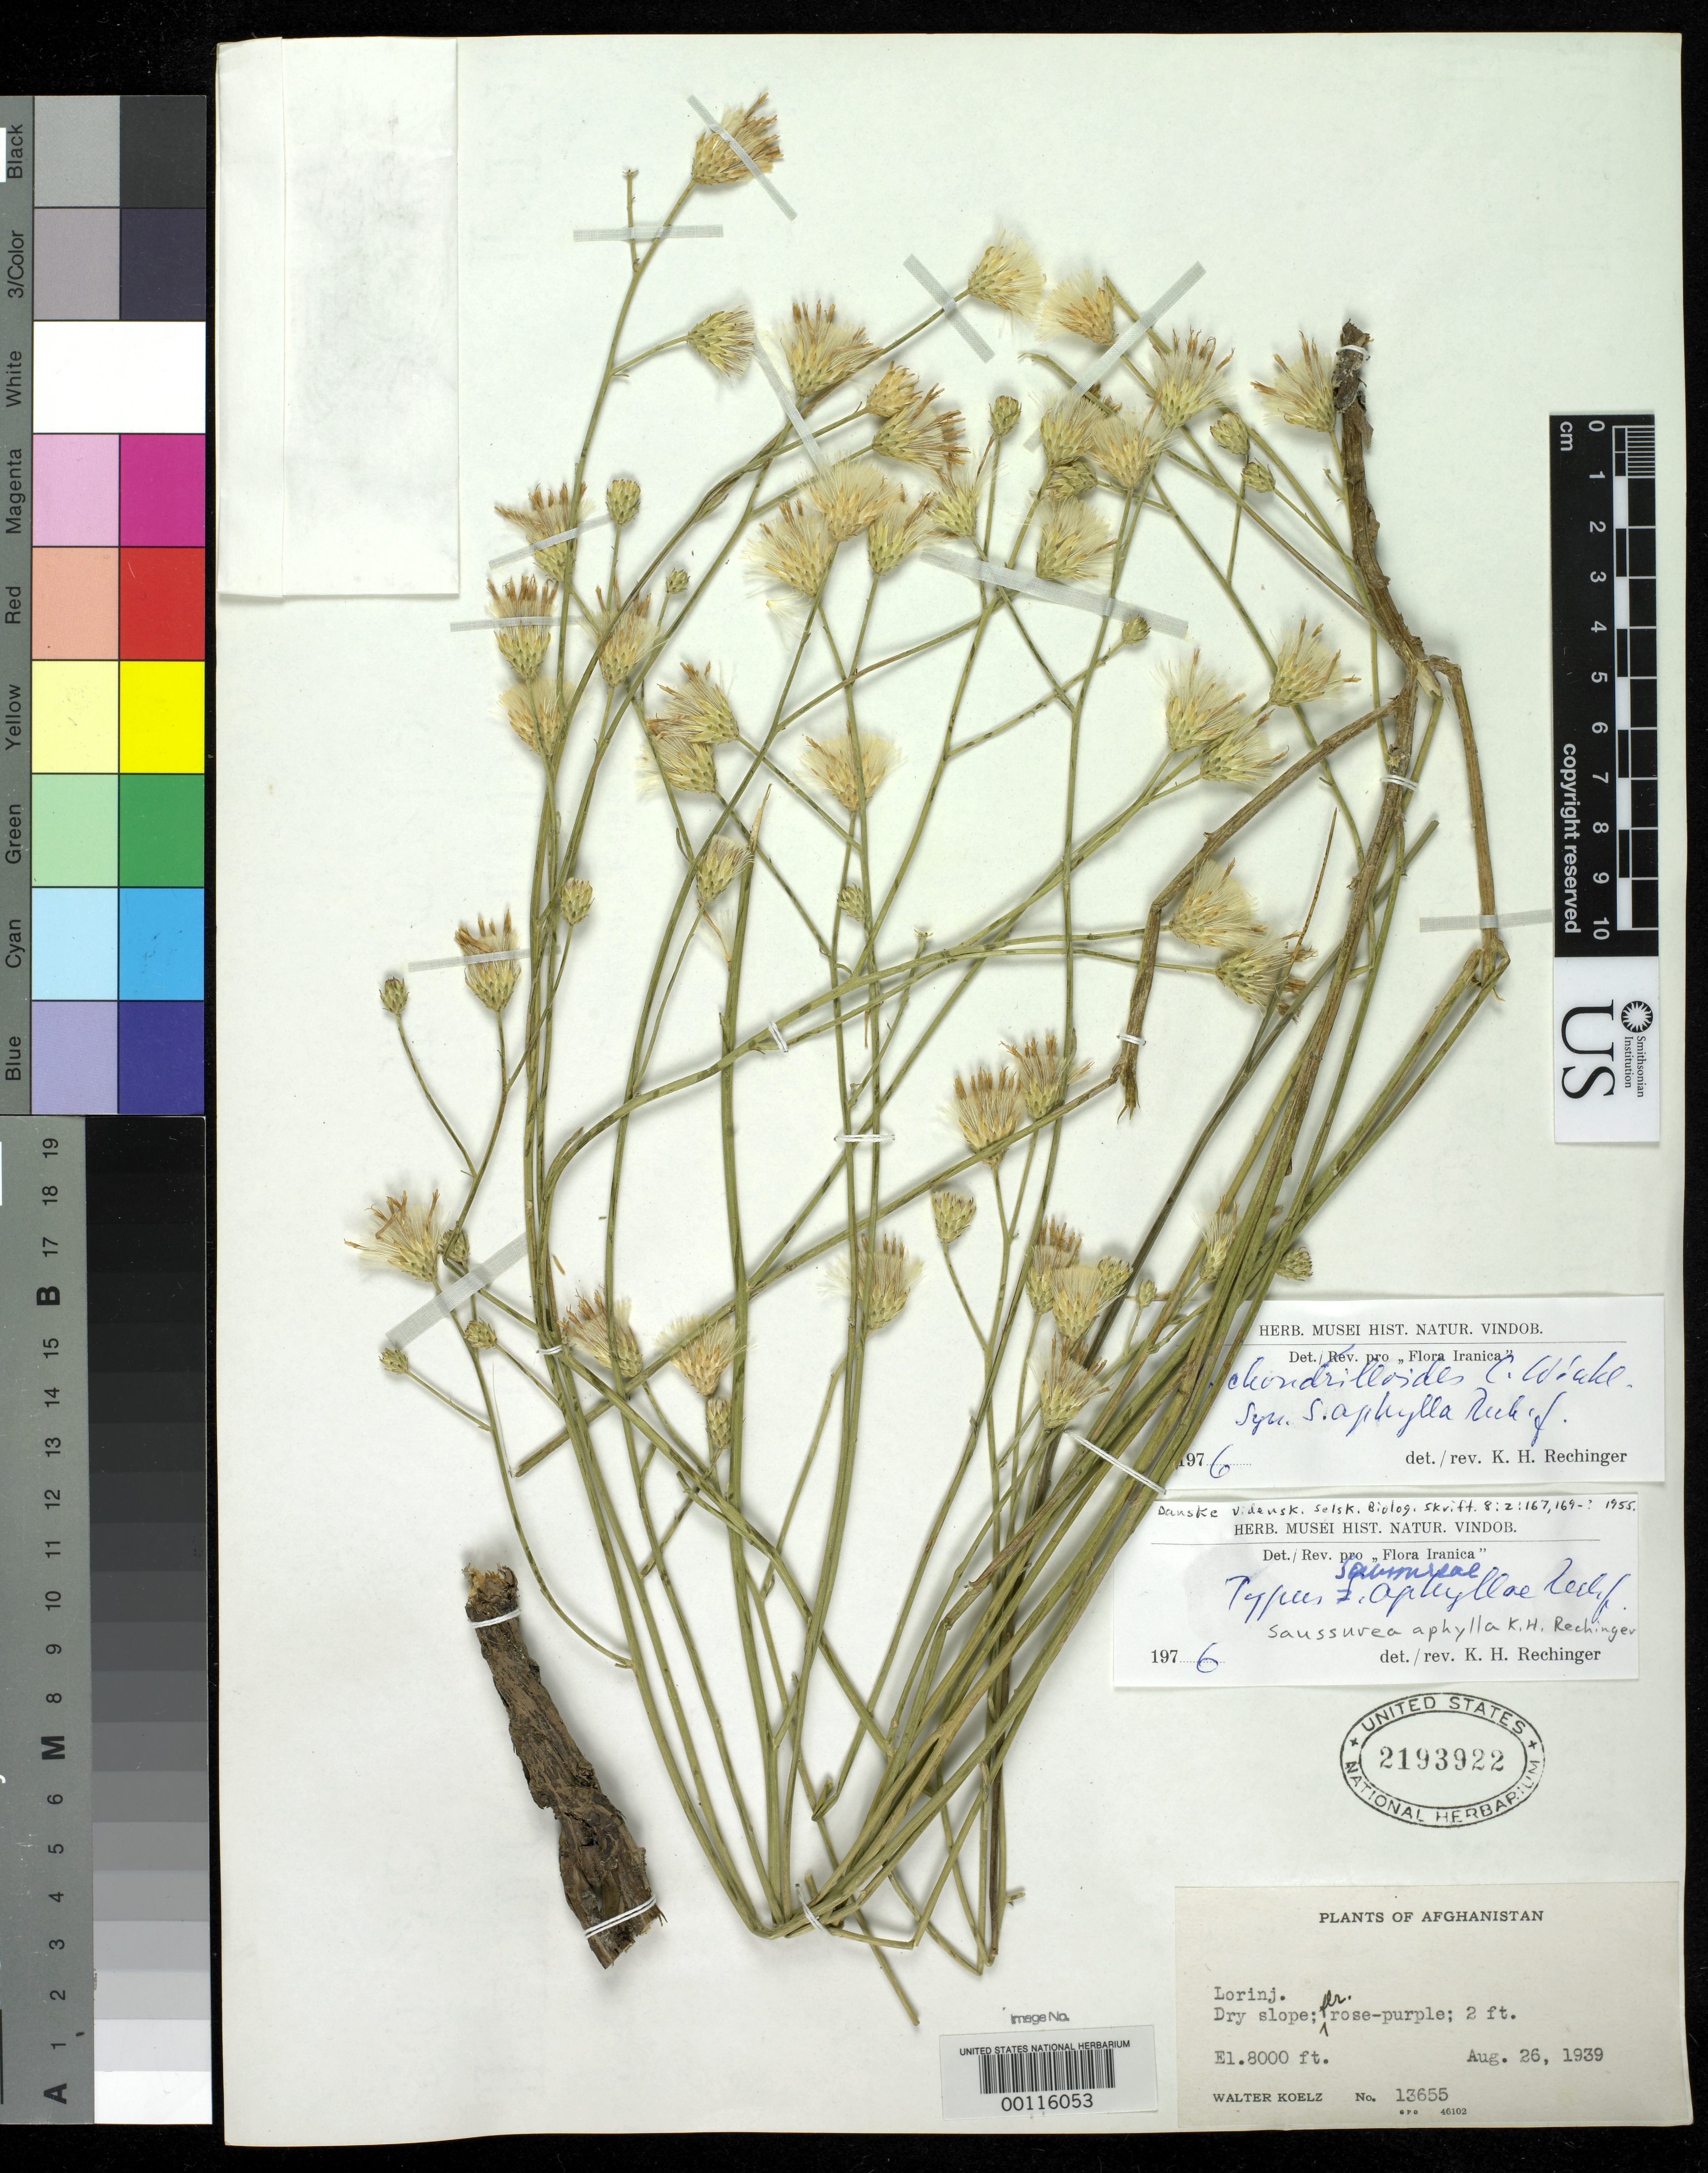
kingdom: Plantae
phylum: Tracheophyta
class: Magnoliopsida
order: Asterales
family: Asteraceae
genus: Saussurea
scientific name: Saussurea aphylla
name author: Rech. f.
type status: Isotype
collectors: W. N. Koelz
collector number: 13655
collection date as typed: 26 Aug 1939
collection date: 1939-08-26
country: Afghanistan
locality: Alt. 8000 ft.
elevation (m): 2438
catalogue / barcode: US 2193922